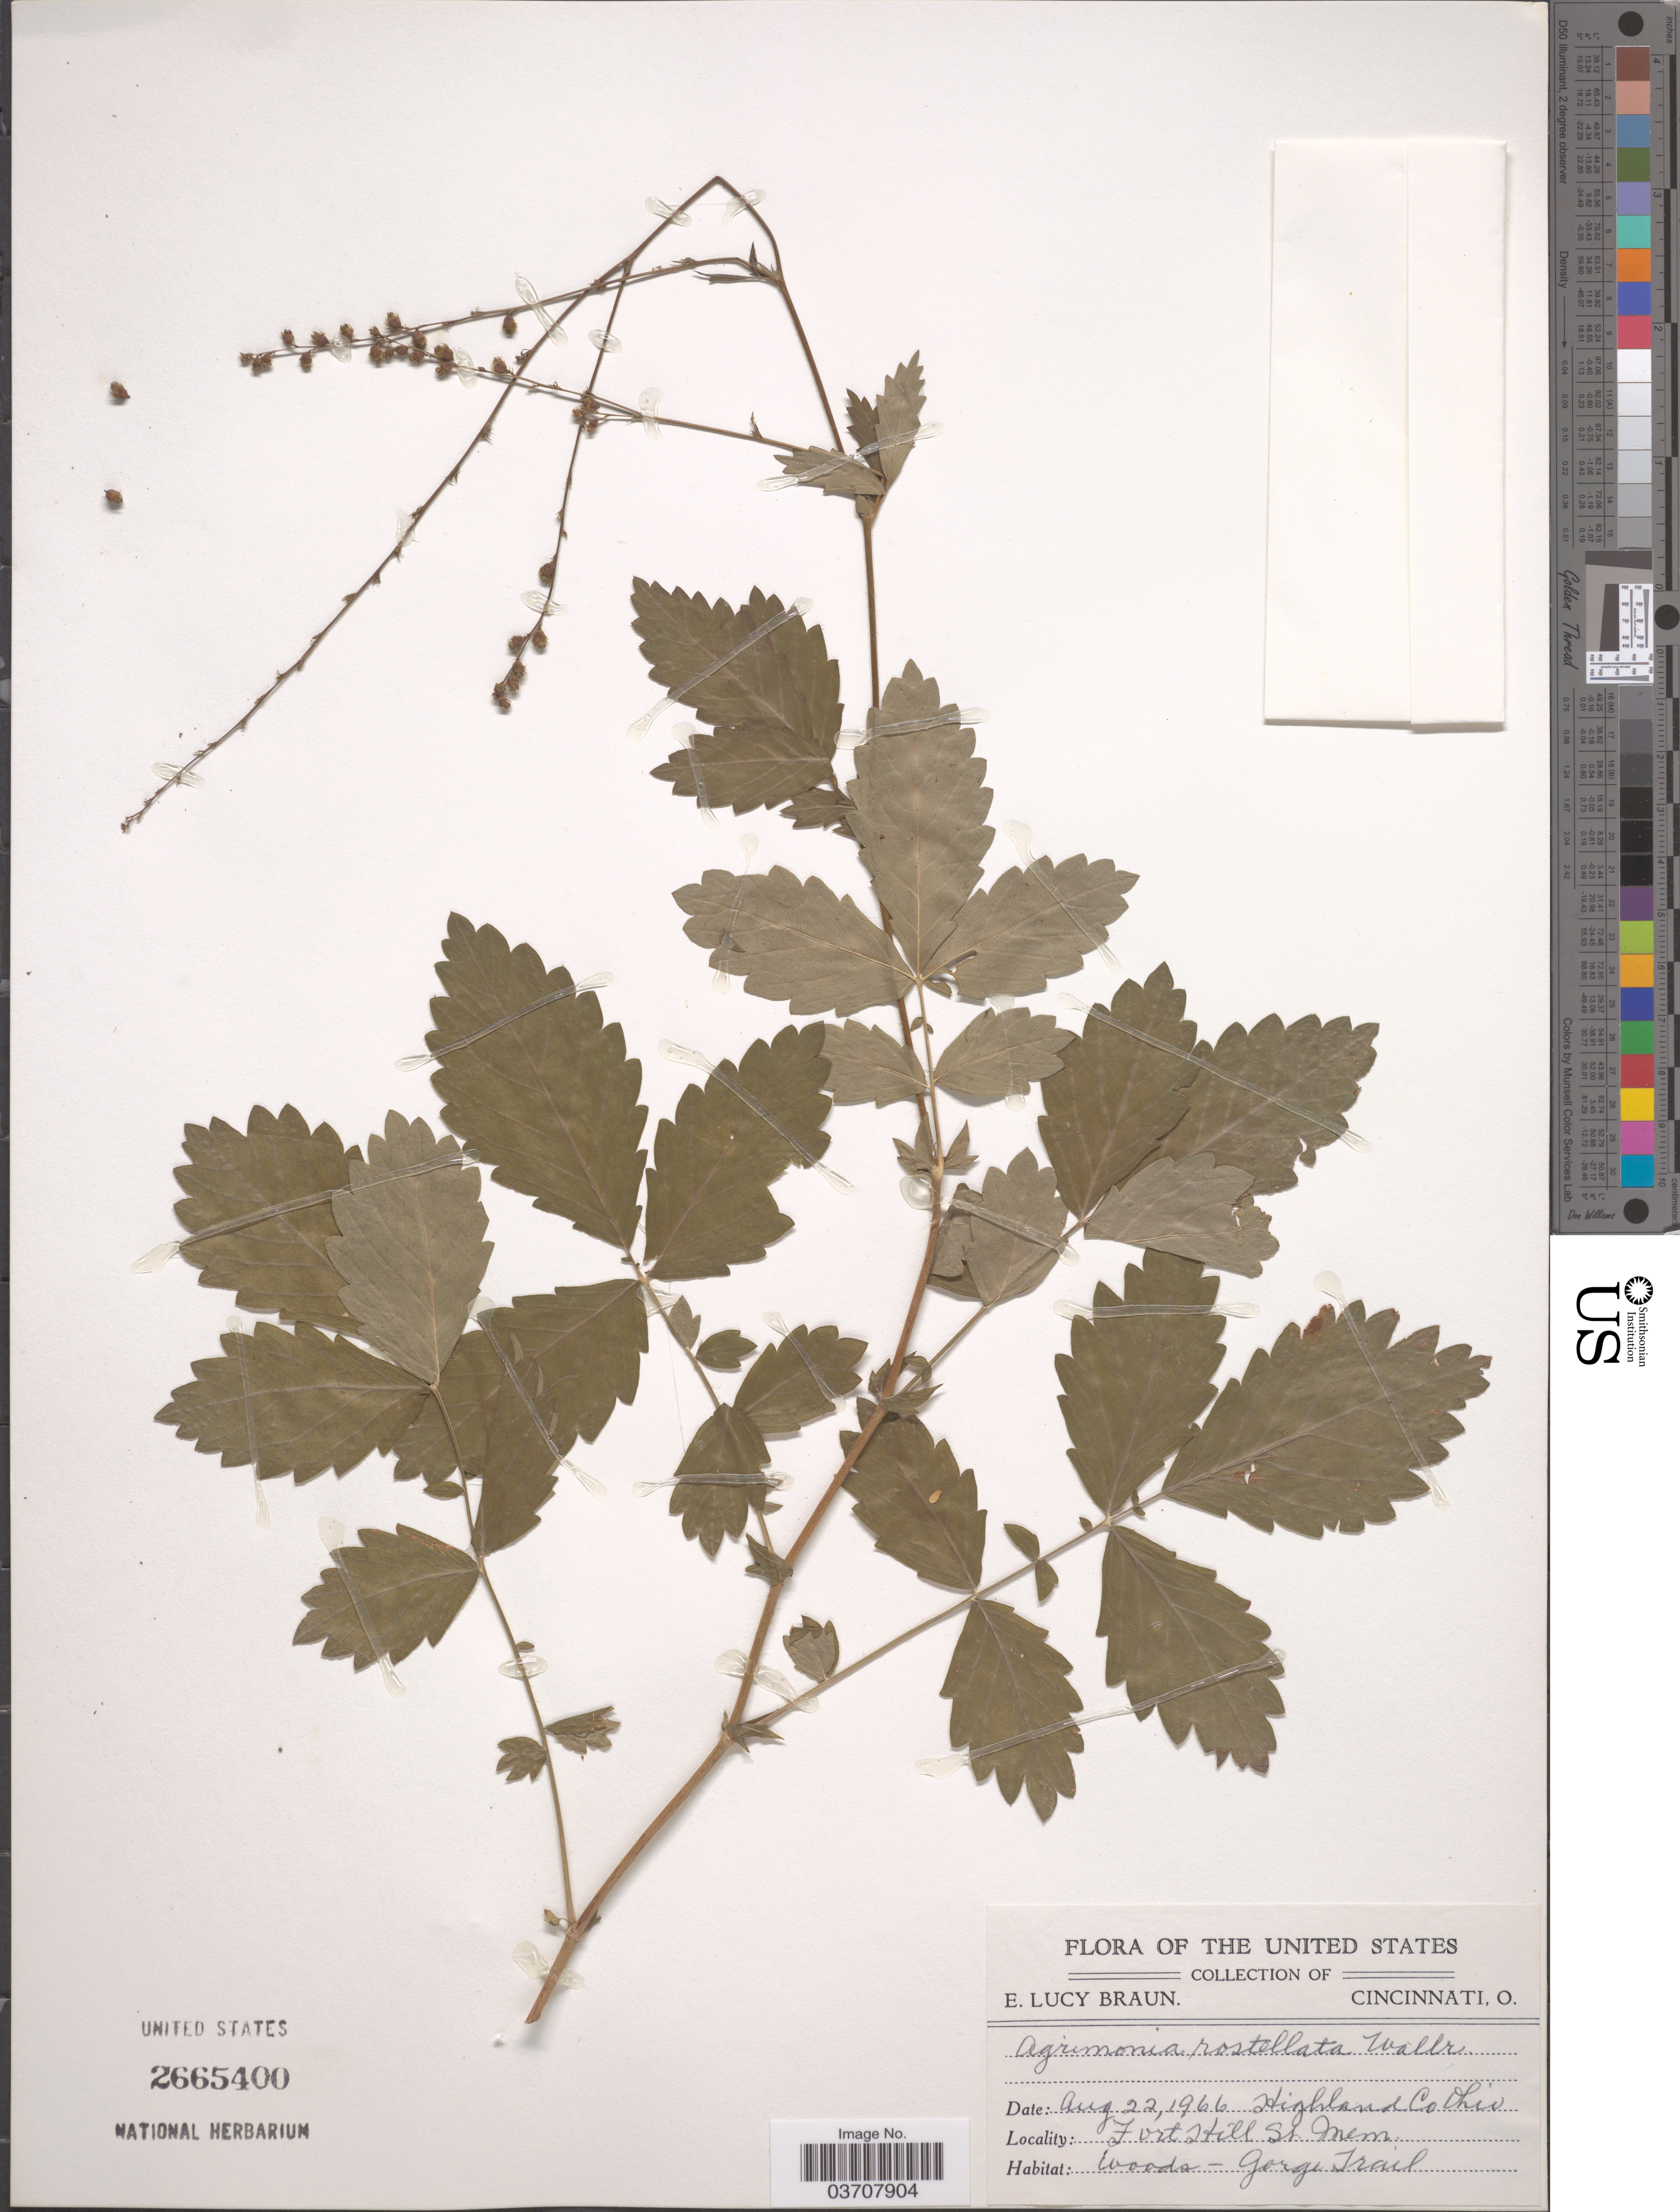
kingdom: Plantae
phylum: Tracheophyta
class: Magnoliopsida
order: Rosales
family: Rosaceae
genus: Agrimonia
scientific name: Agrimonia rostellata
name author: Wallr.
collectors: E. L. Braun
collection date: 1966-08-22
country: United States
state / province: Ohio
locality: Highland Co. Fort Hill St. Mem.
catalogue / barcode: US 2665400